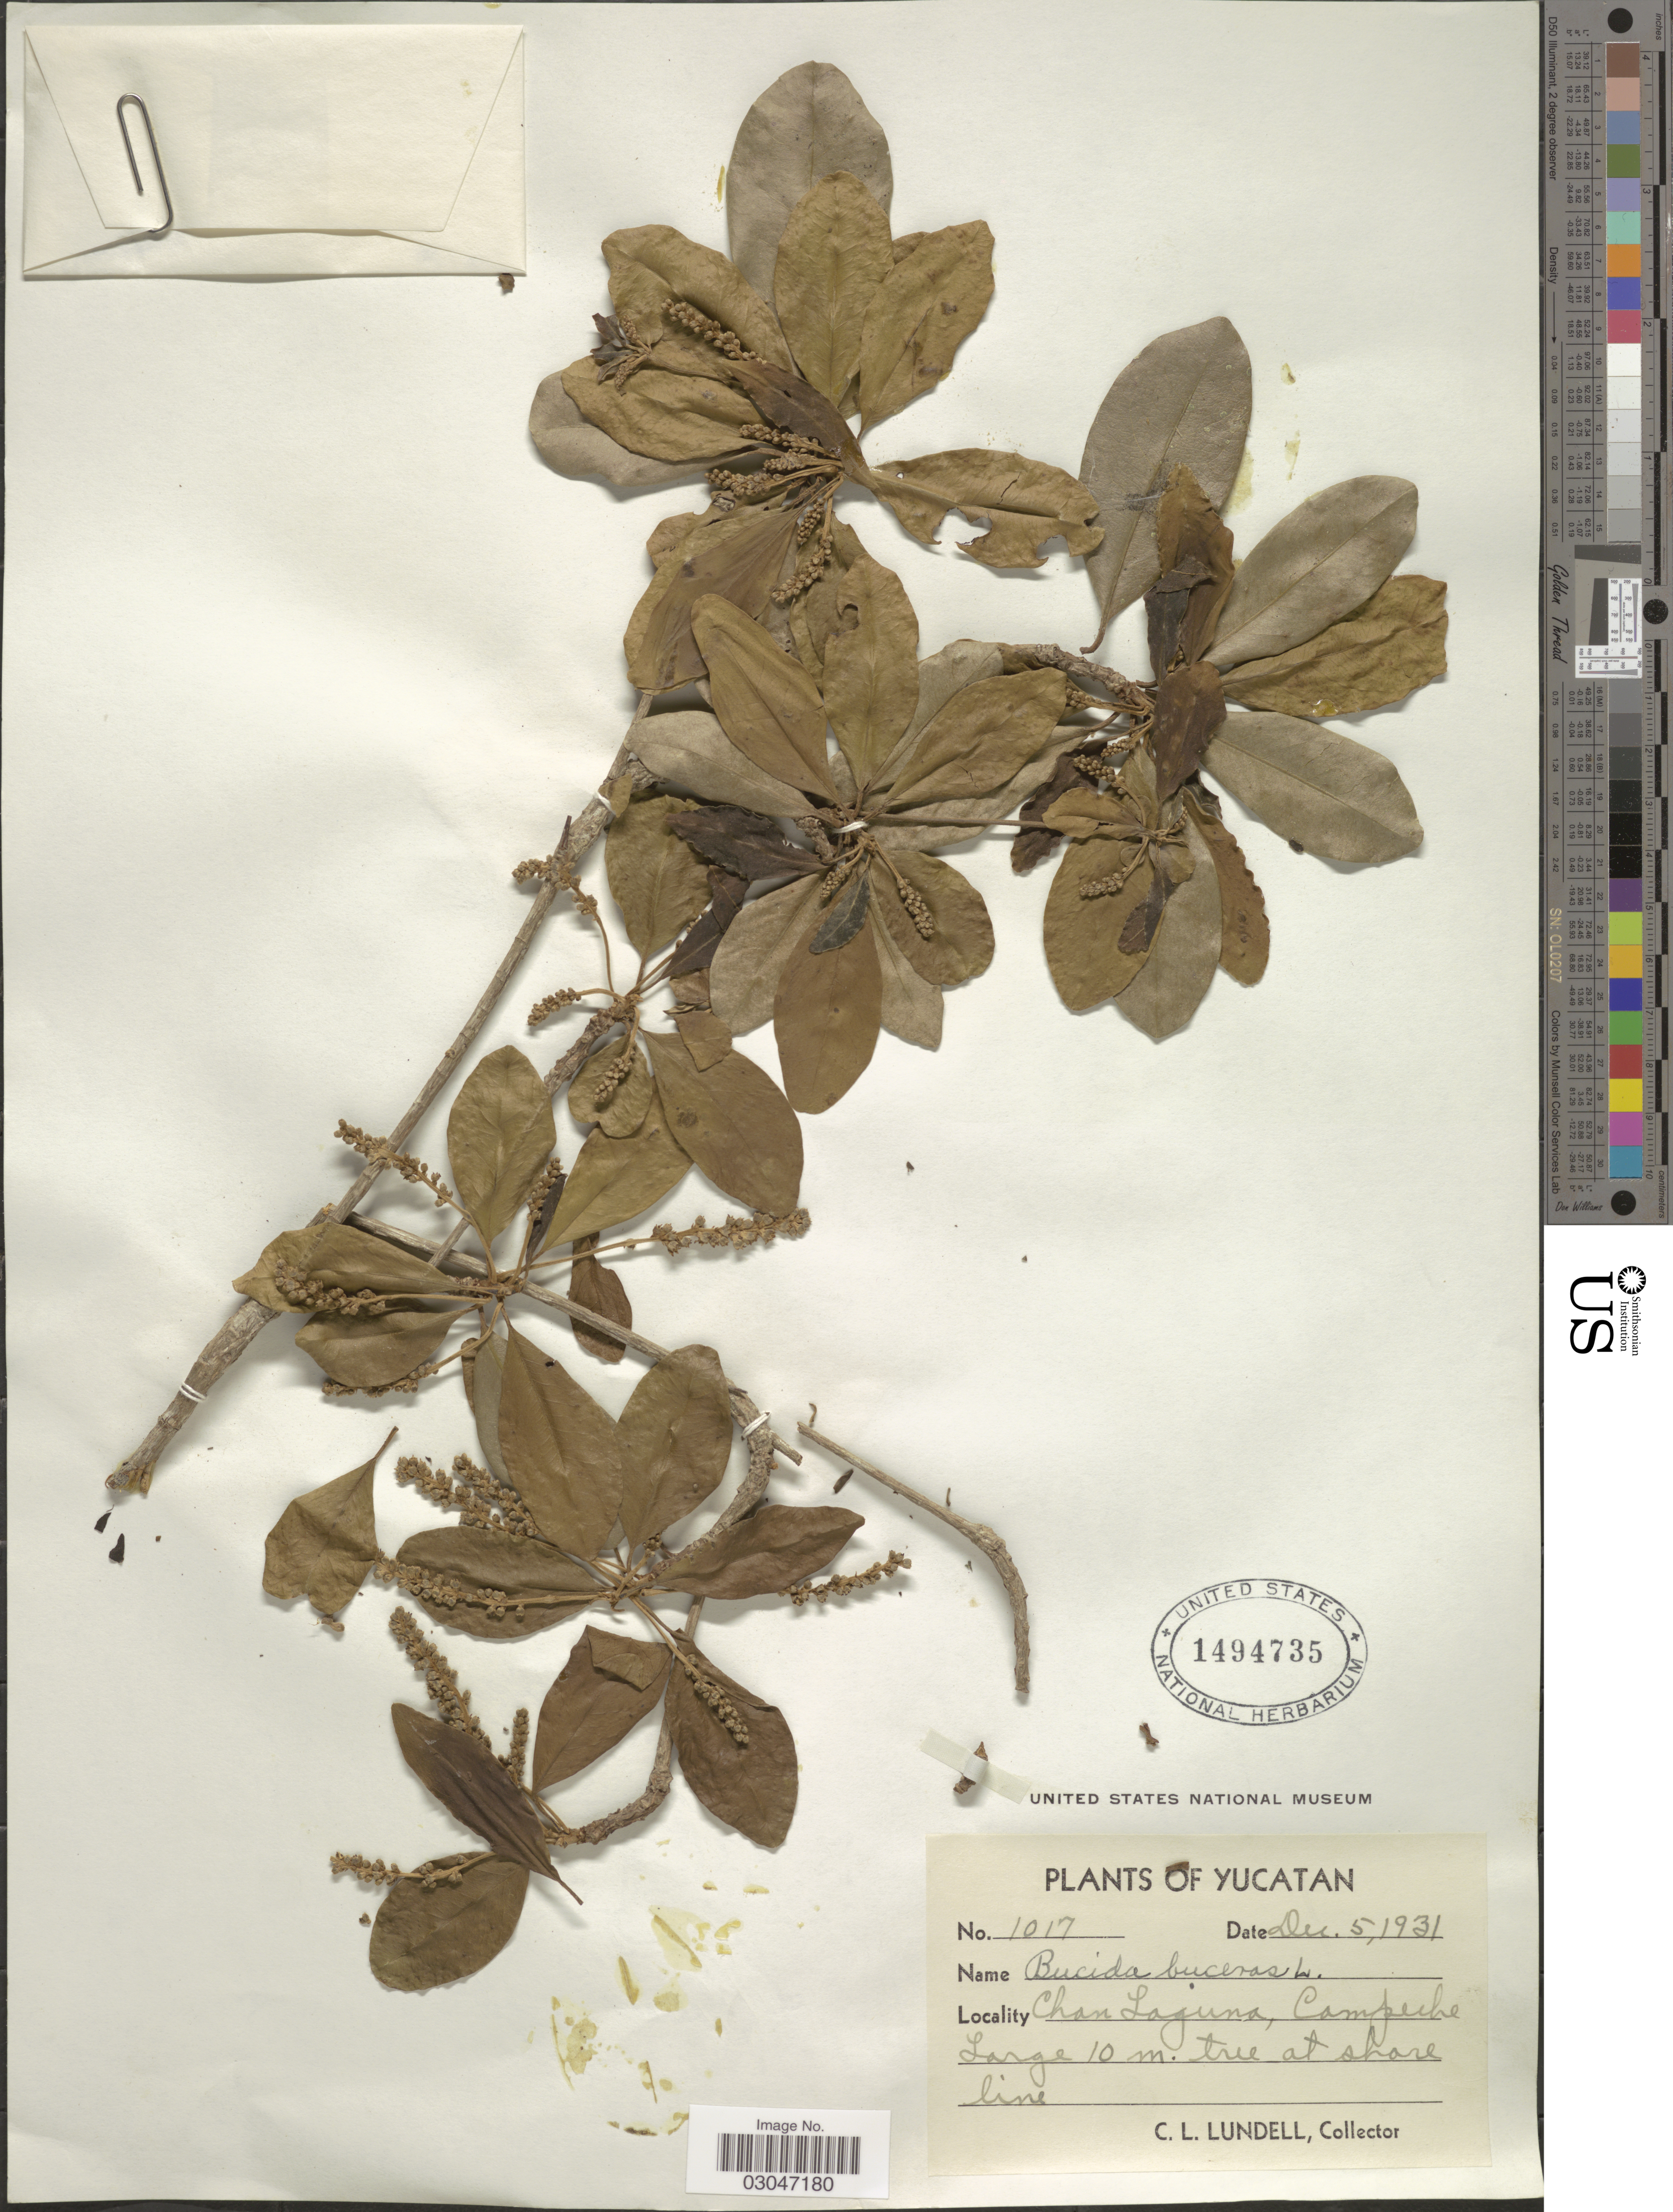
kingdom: Plantae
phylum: Tracheophyta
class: Magnoliopsida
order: Myrtales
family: Combretaceae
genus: Terminalia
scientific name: Terminalia buceras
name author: (L.) C. Wright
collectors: C. L. Lundell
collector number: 1017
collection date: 1931-12-05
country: Mexico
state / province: Campeche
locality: Chan Laguna, Campeche.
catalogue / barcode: US 1494735